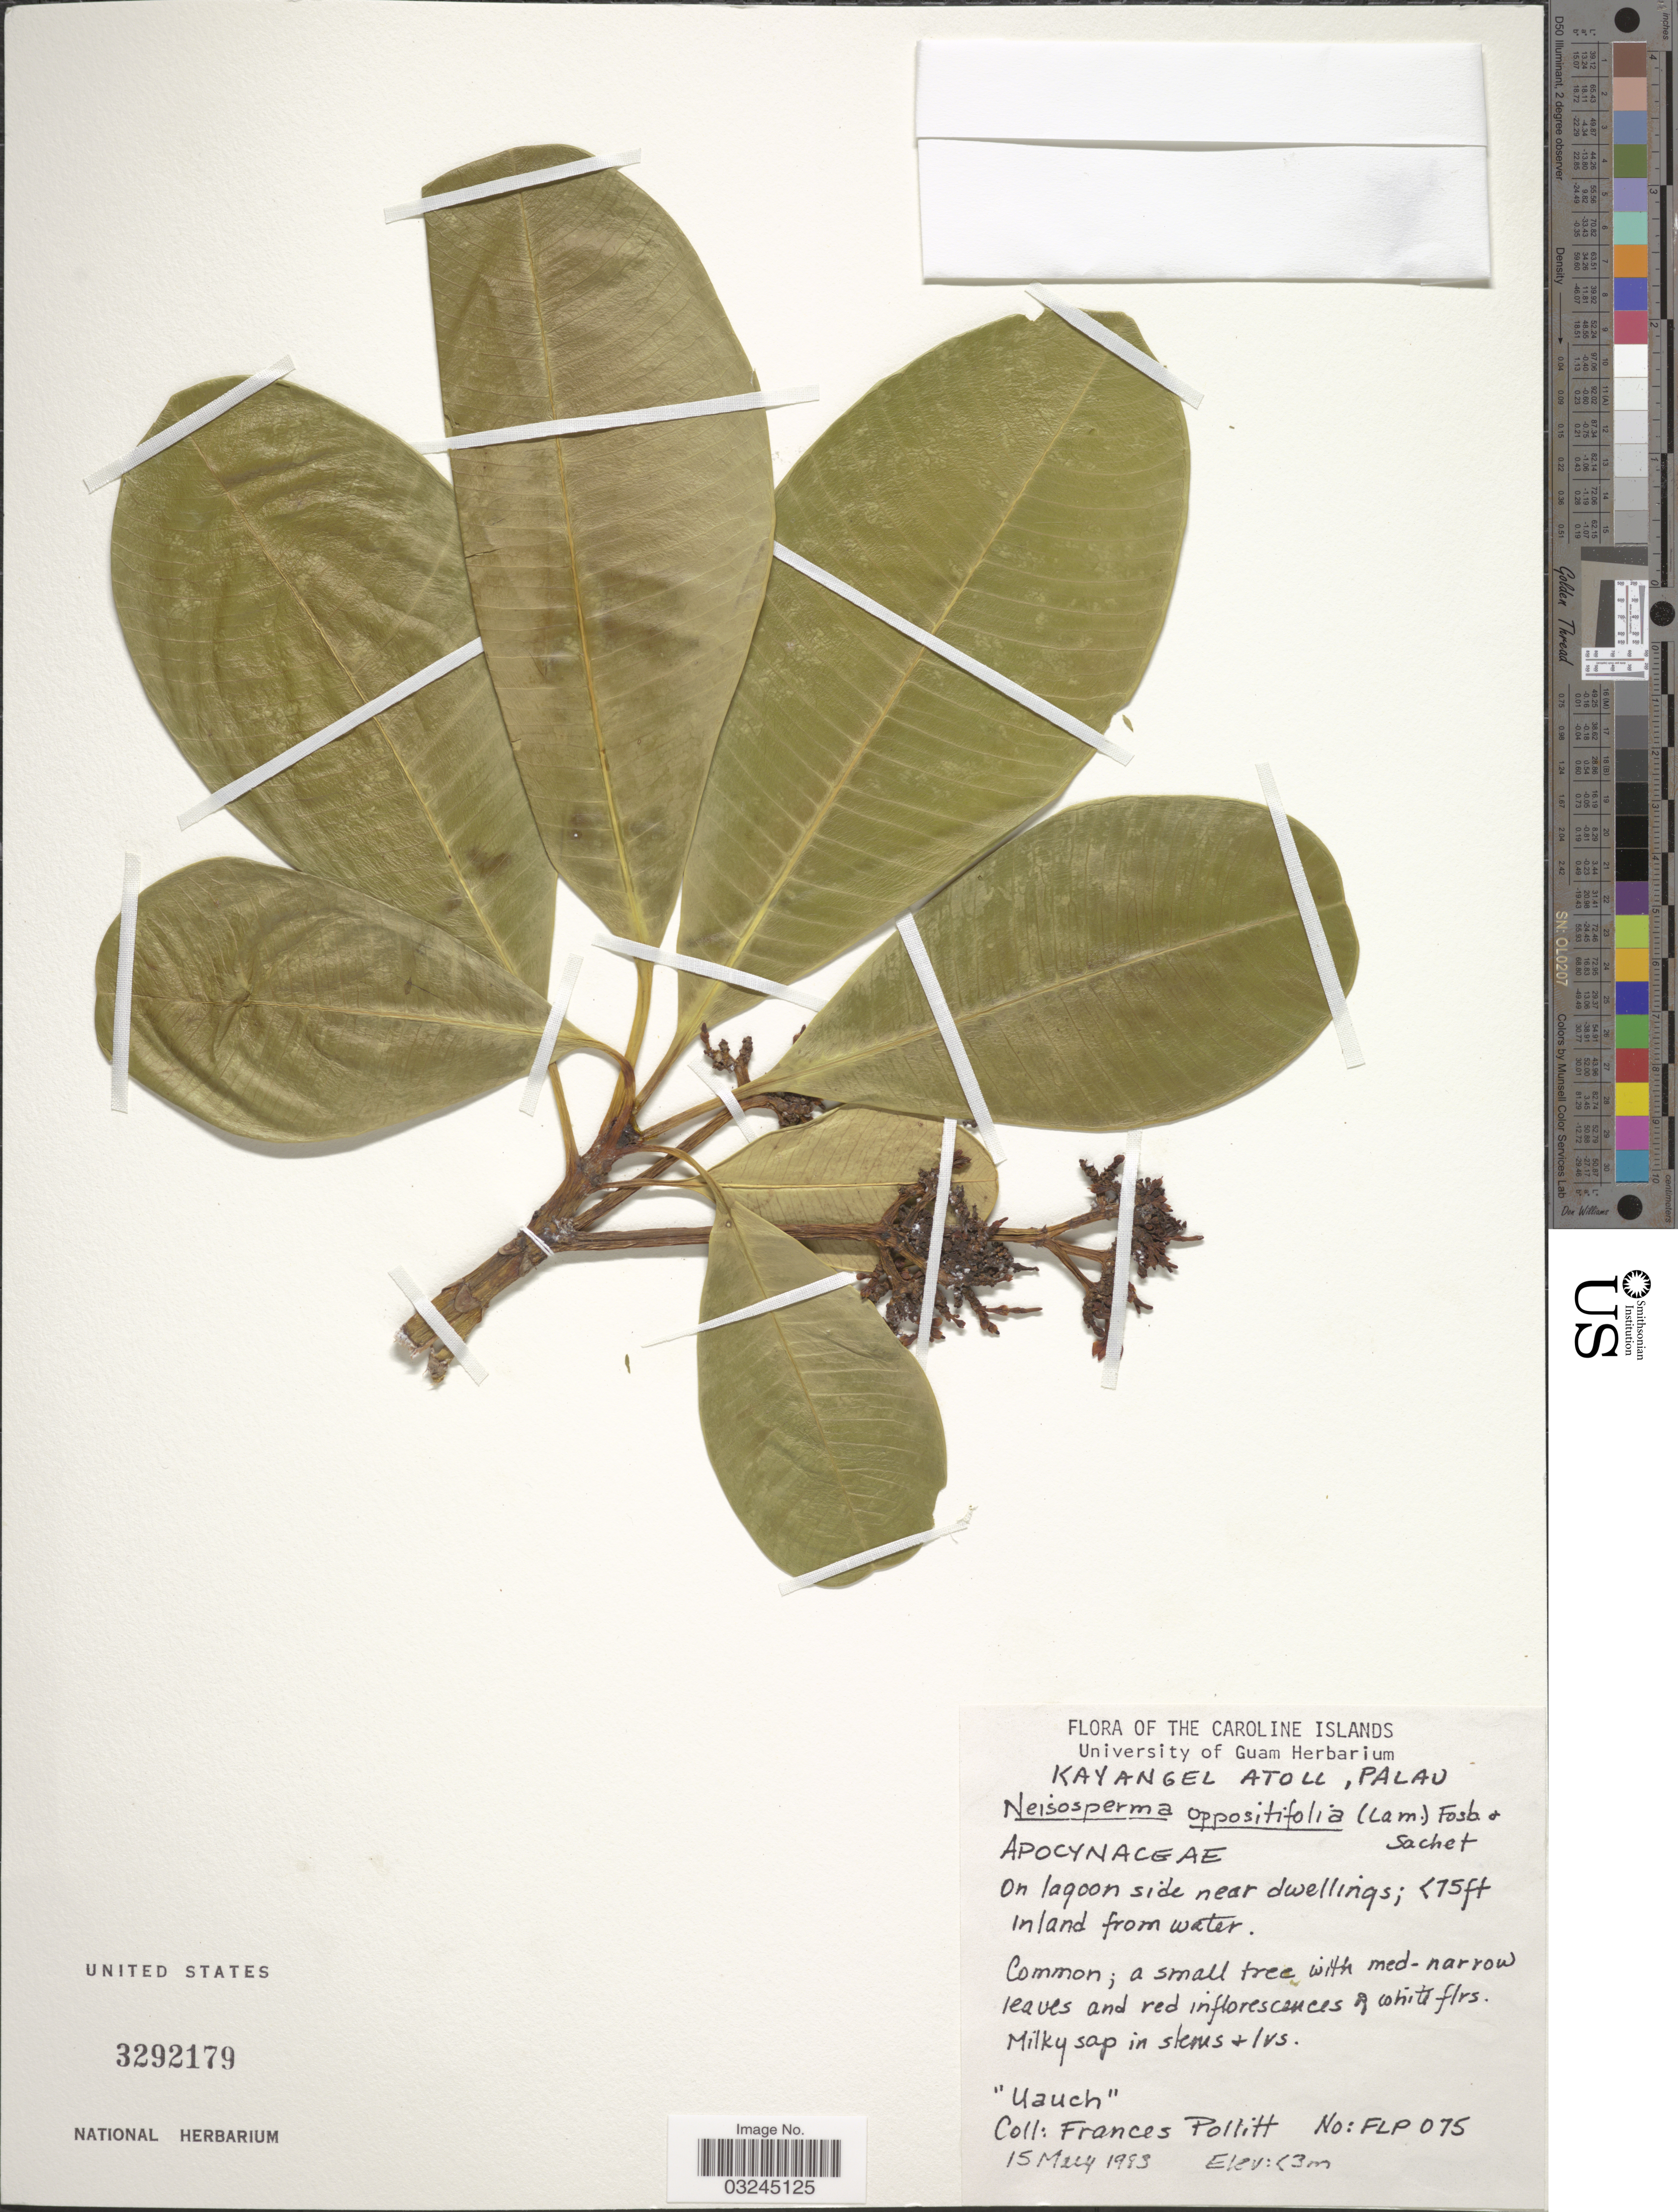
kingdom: Plantae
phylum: Tracheophyta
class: Magnoliopsida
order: Gentianales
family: Apocynaceae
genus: Ochrosia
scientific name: Ochrosia oppositifolia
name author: (Lam.) K. Schum.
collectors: F. Pollitt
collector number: FLP075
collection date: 1983-05-15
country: Palau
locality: The Caroline Islands. Kayangel Atoll, Palau. On lagoon side near dwellings.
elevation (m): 23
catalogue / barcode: US 3292179